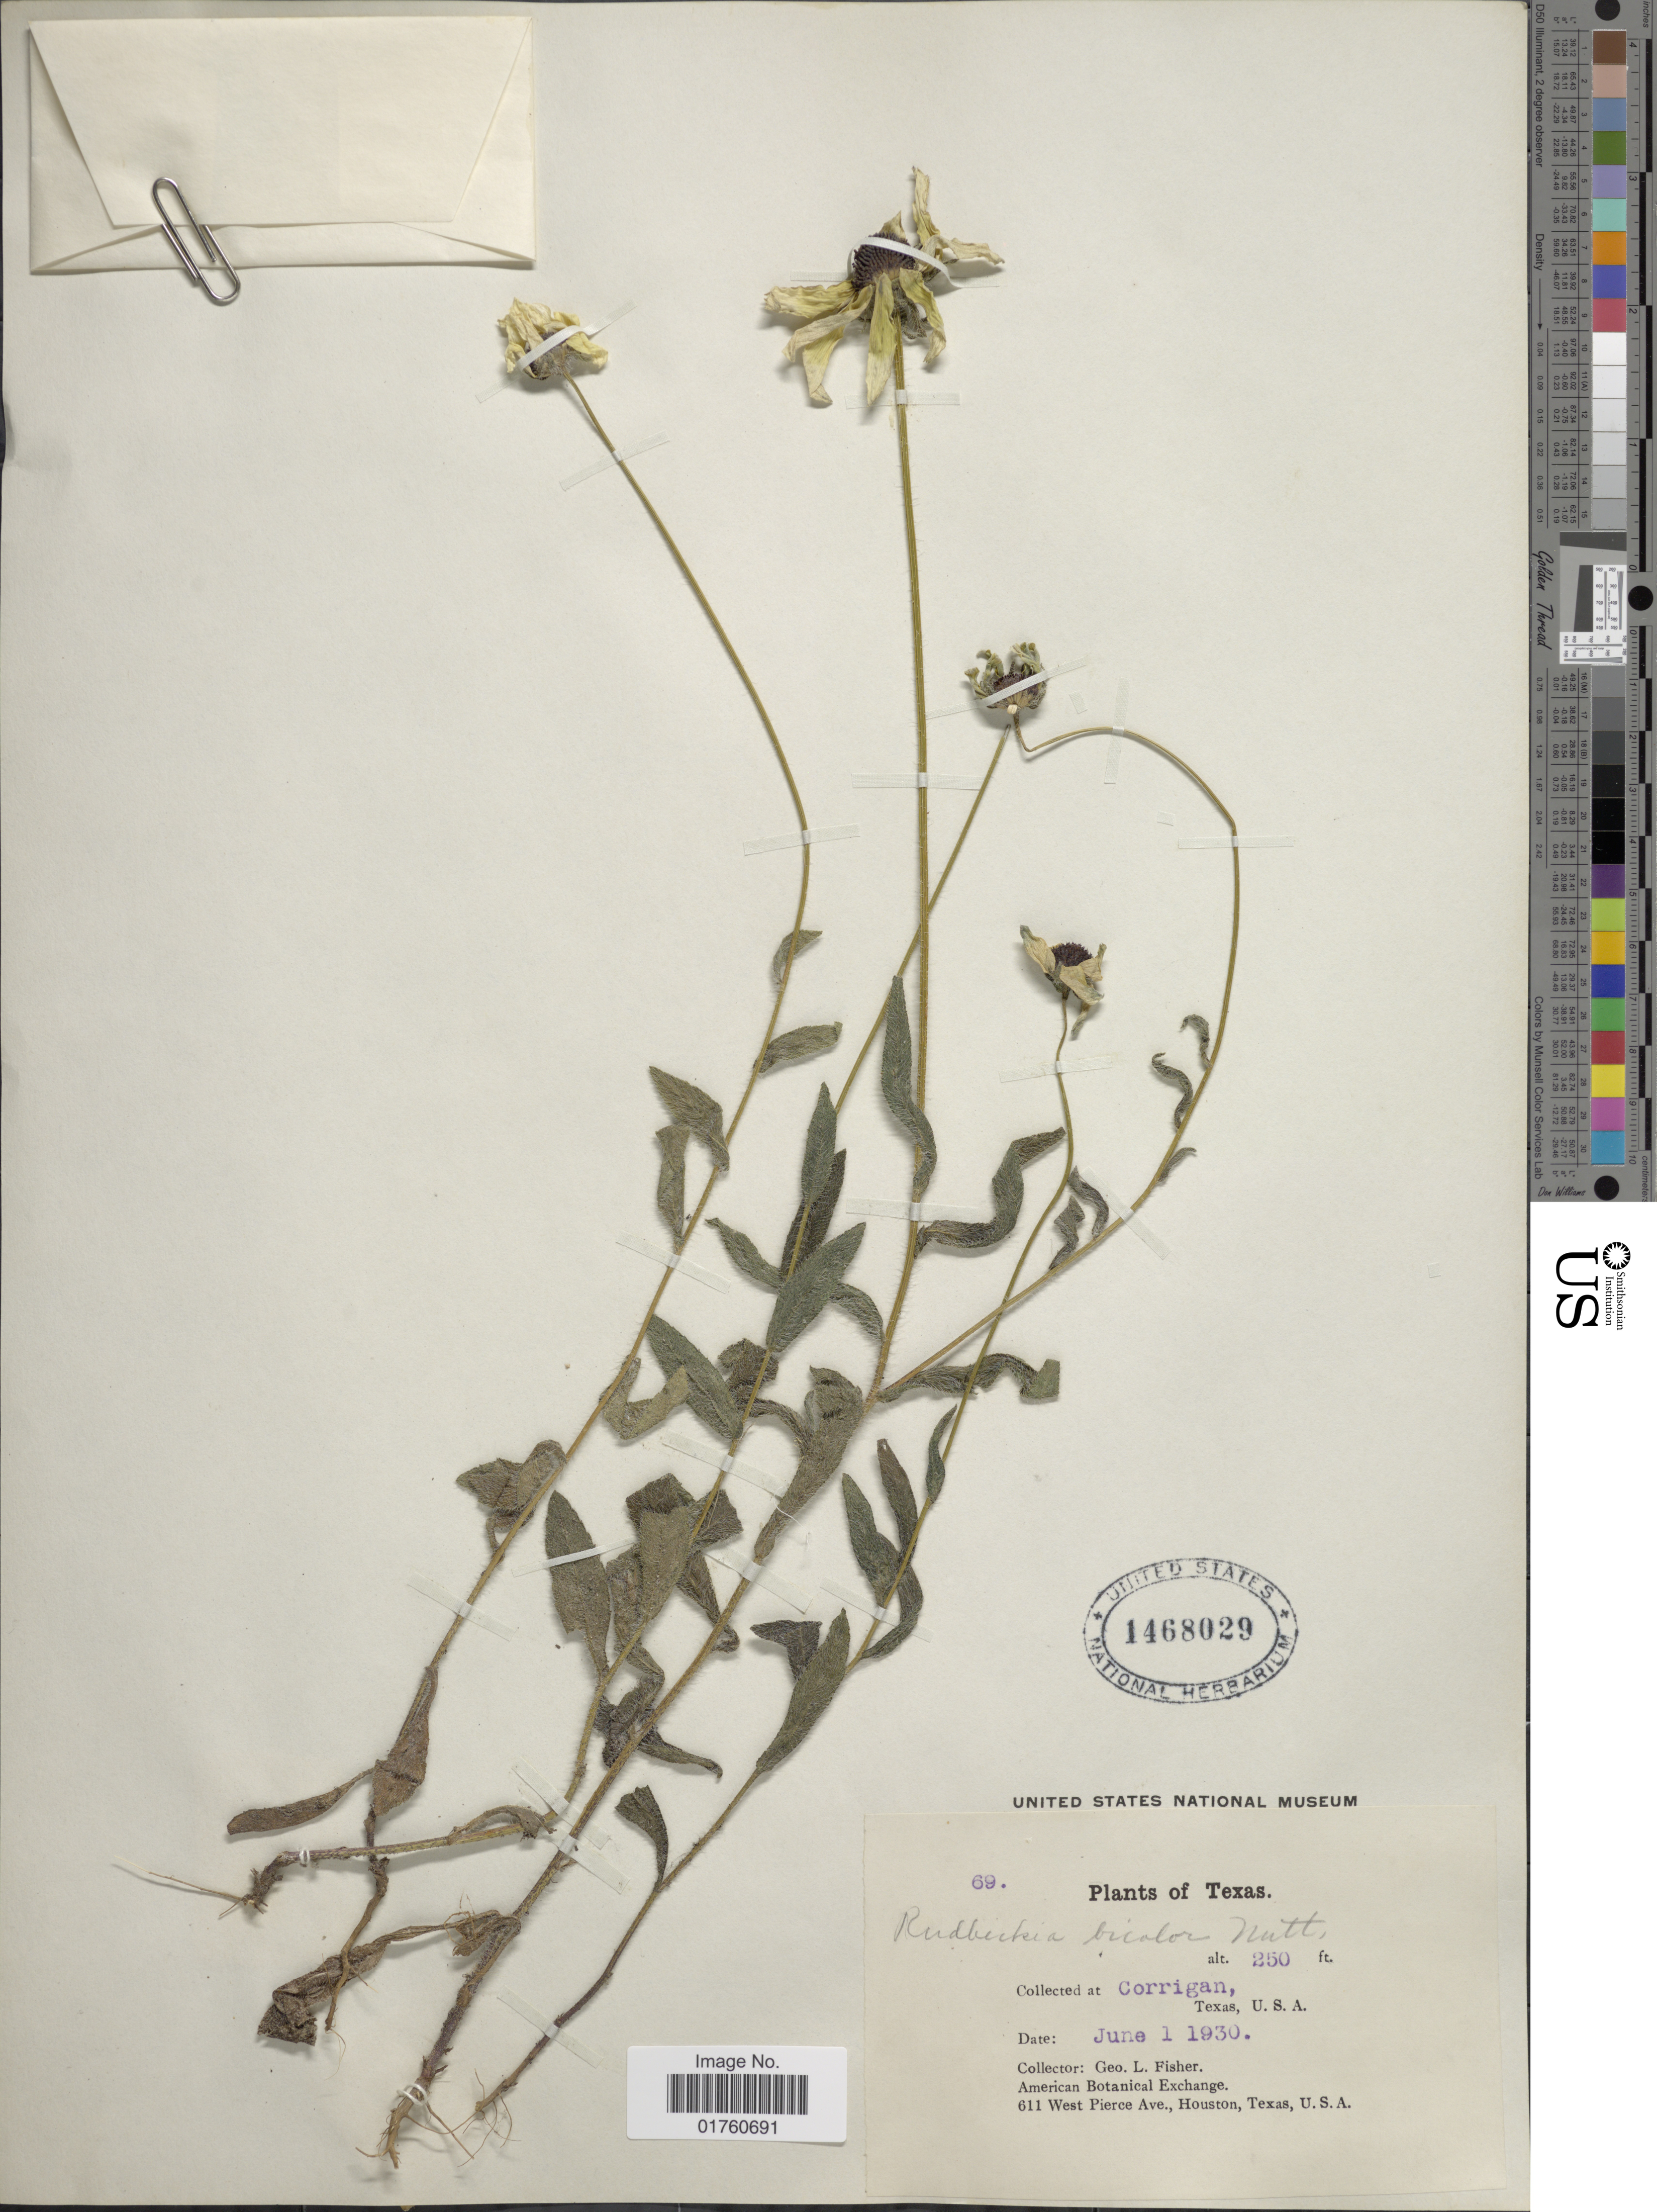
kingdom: Plantae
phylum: Tracheophyta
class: Magnoliopsida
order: Asterales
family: Asteraceae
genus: Rudbeckia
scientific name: Rudbeckia bicolor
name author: Nutt.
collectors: G. L. Fisher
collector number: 69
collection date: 1930-06-01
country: United States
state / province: Texas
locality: Corrigan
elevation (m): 76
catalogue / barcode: US 1468029